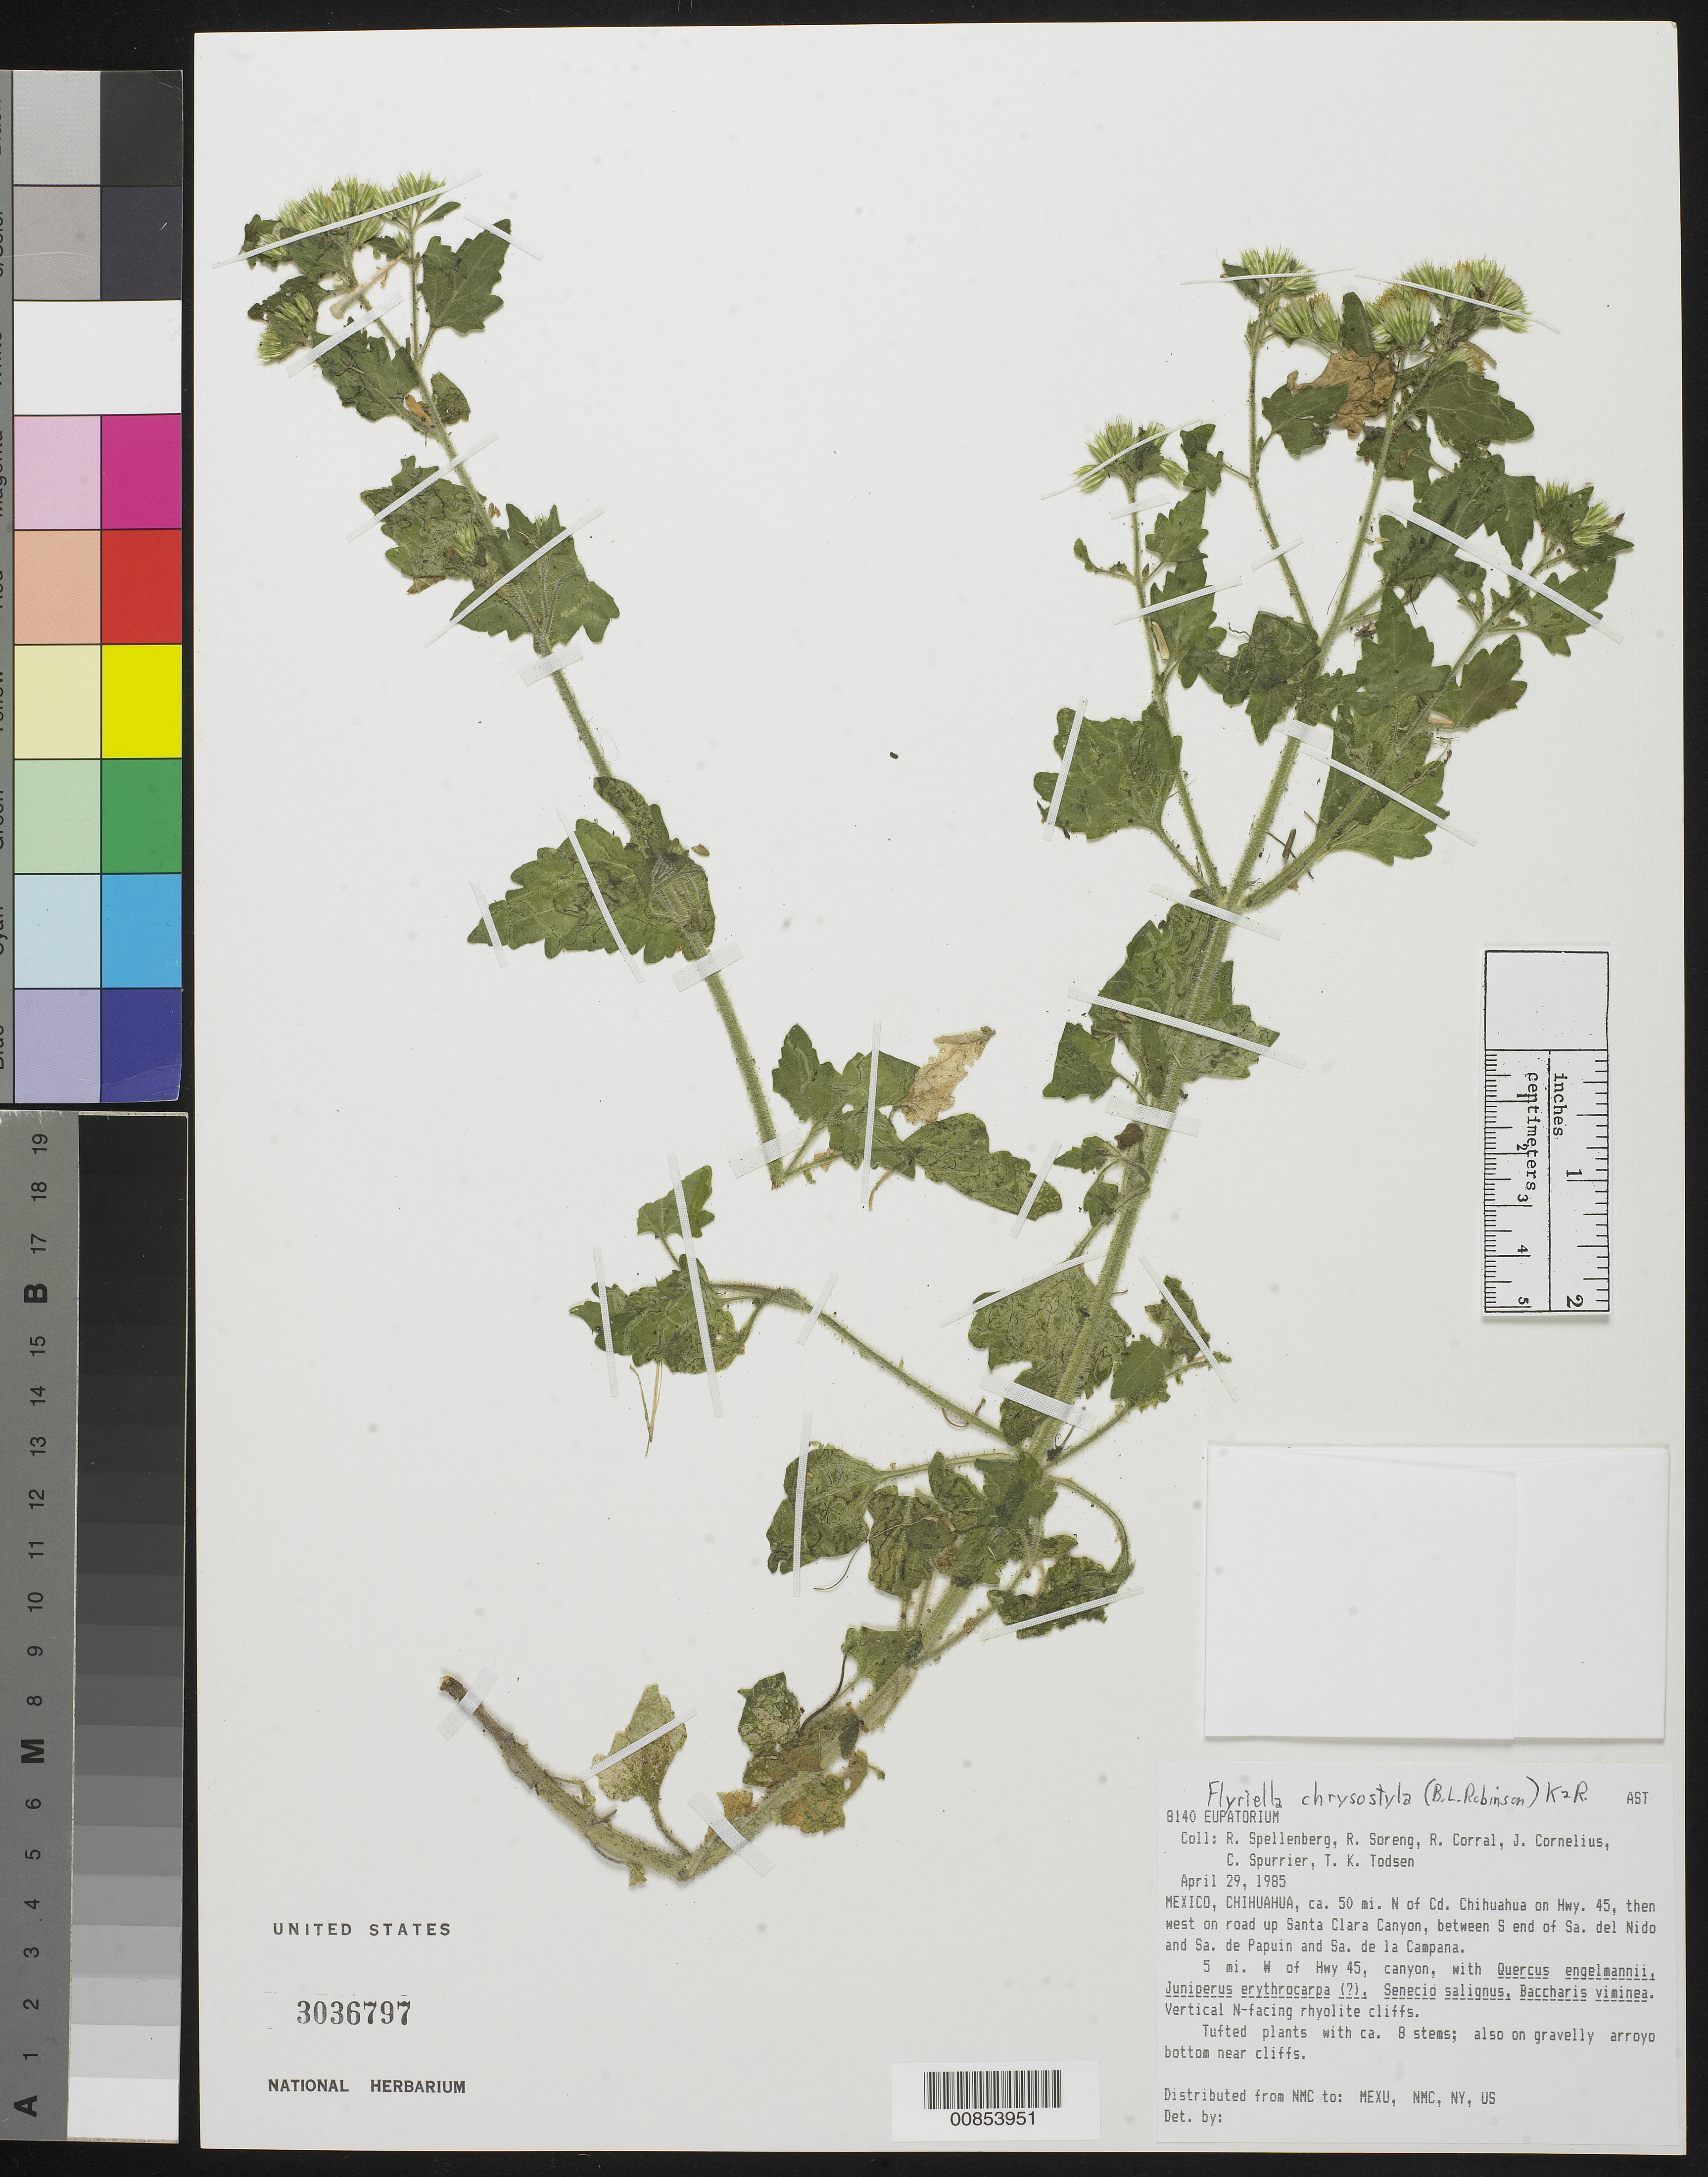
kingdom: Plantae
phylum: Tracheophyta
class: Magnoliopsida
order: Asterales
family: Asteraceae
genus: Flyriella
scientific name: Flyriella chrysostyla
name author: (B.L. Rob.) R.M. King & H. Rob.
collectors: R. W. Spellenberg, R. J. Soreng, R. Corral, Cornelius, J., C. Spurrier & T. K. Todsen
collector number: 8140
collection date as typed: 29 Apr 1985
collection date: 1985-04-29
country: Mexico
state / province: Chihuahua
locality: ca. 50 mi. N of Chihuahua on Hwy. 45, then west on road up Santa Clara Canyon, between S end and Sa. del Nido y Sa. de Papuin and Sa. de la Campana. 5 mi. W of Hwy 45.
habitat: Canyon w/Quercus engelmannii, Juniperus erythrocarpa(?), Senecio salignus, Baccharis viminea. Vertical N-facing ..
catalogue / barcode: US 3036797